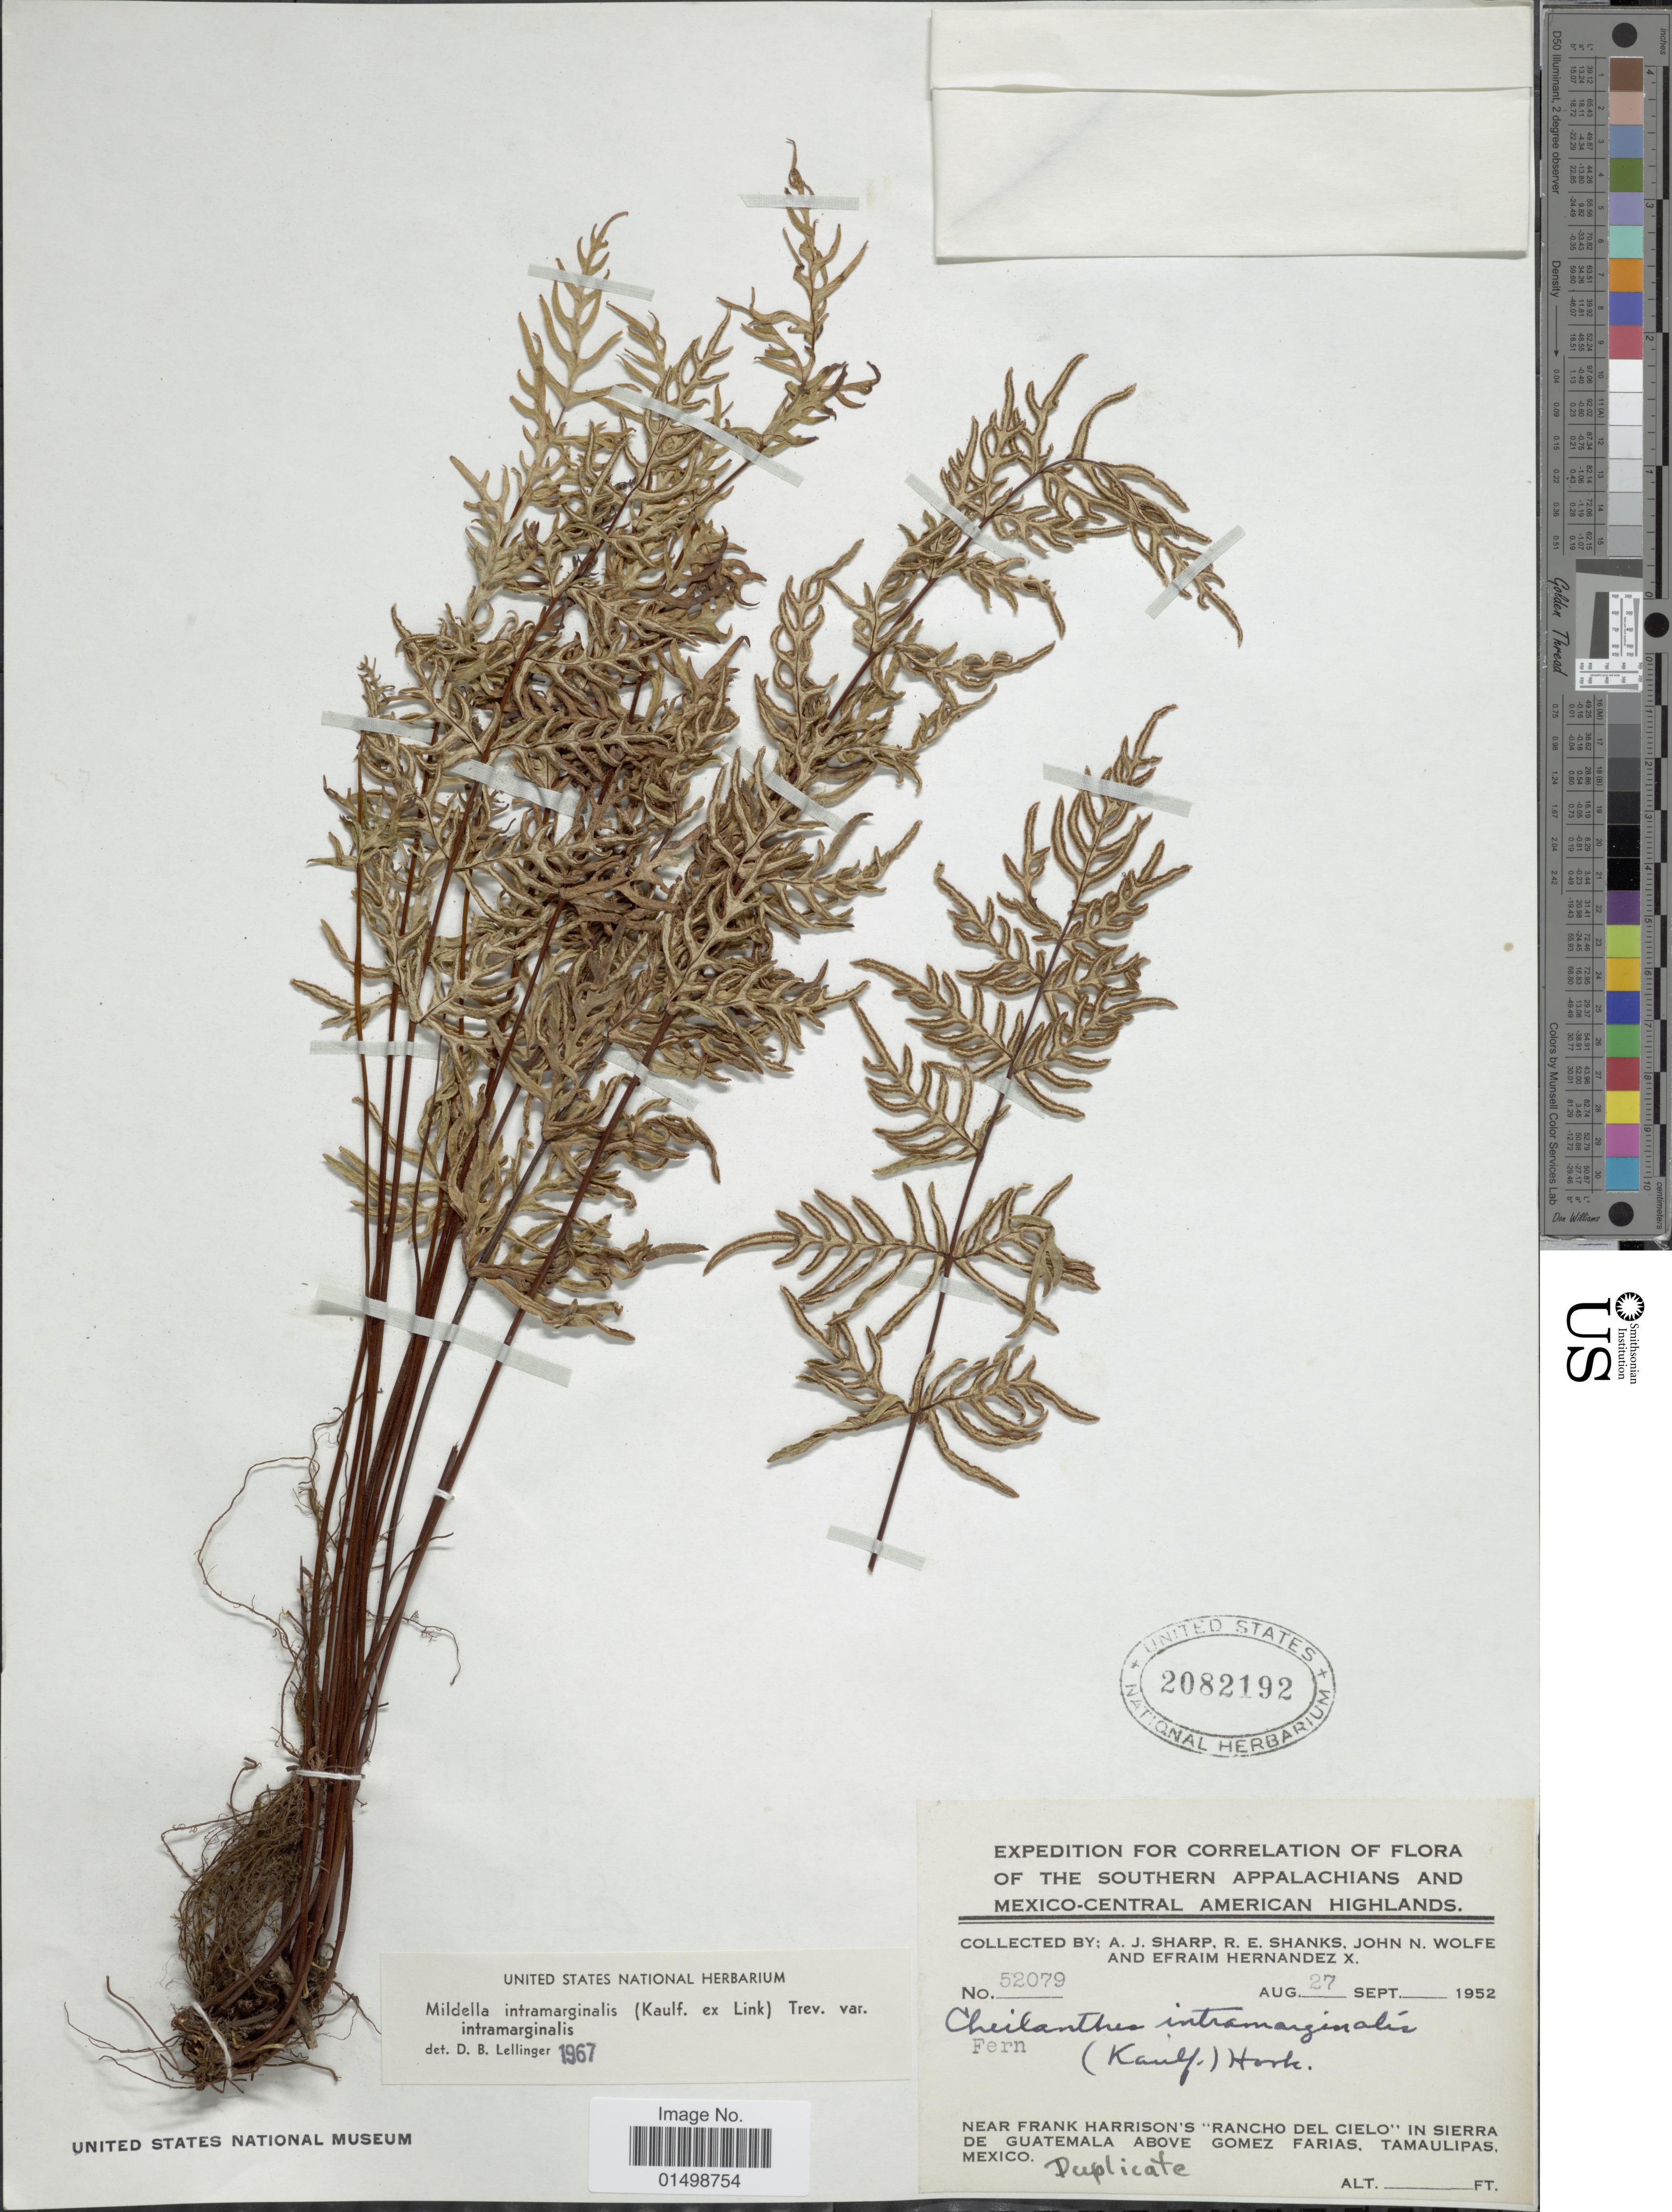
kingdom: Plantae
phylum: Tracheophyta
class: Polypodiopsida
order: Polypodiales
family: Pteridaceae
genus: Cheilanthes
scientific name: Cheilanthes intramarginalis var. intramarginalis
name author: (Kaulf.) Hook.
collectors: A. J. Sharp, R. Shanks, J. Wolfe & E. Hernández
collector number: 52079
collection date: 1952-08-27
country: Mexico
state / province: Tamaulipas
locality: Near Frank Harrison's "rancho del cielo"in Sierra de Guatemala above Gomez Farias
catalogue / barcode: US 2082192